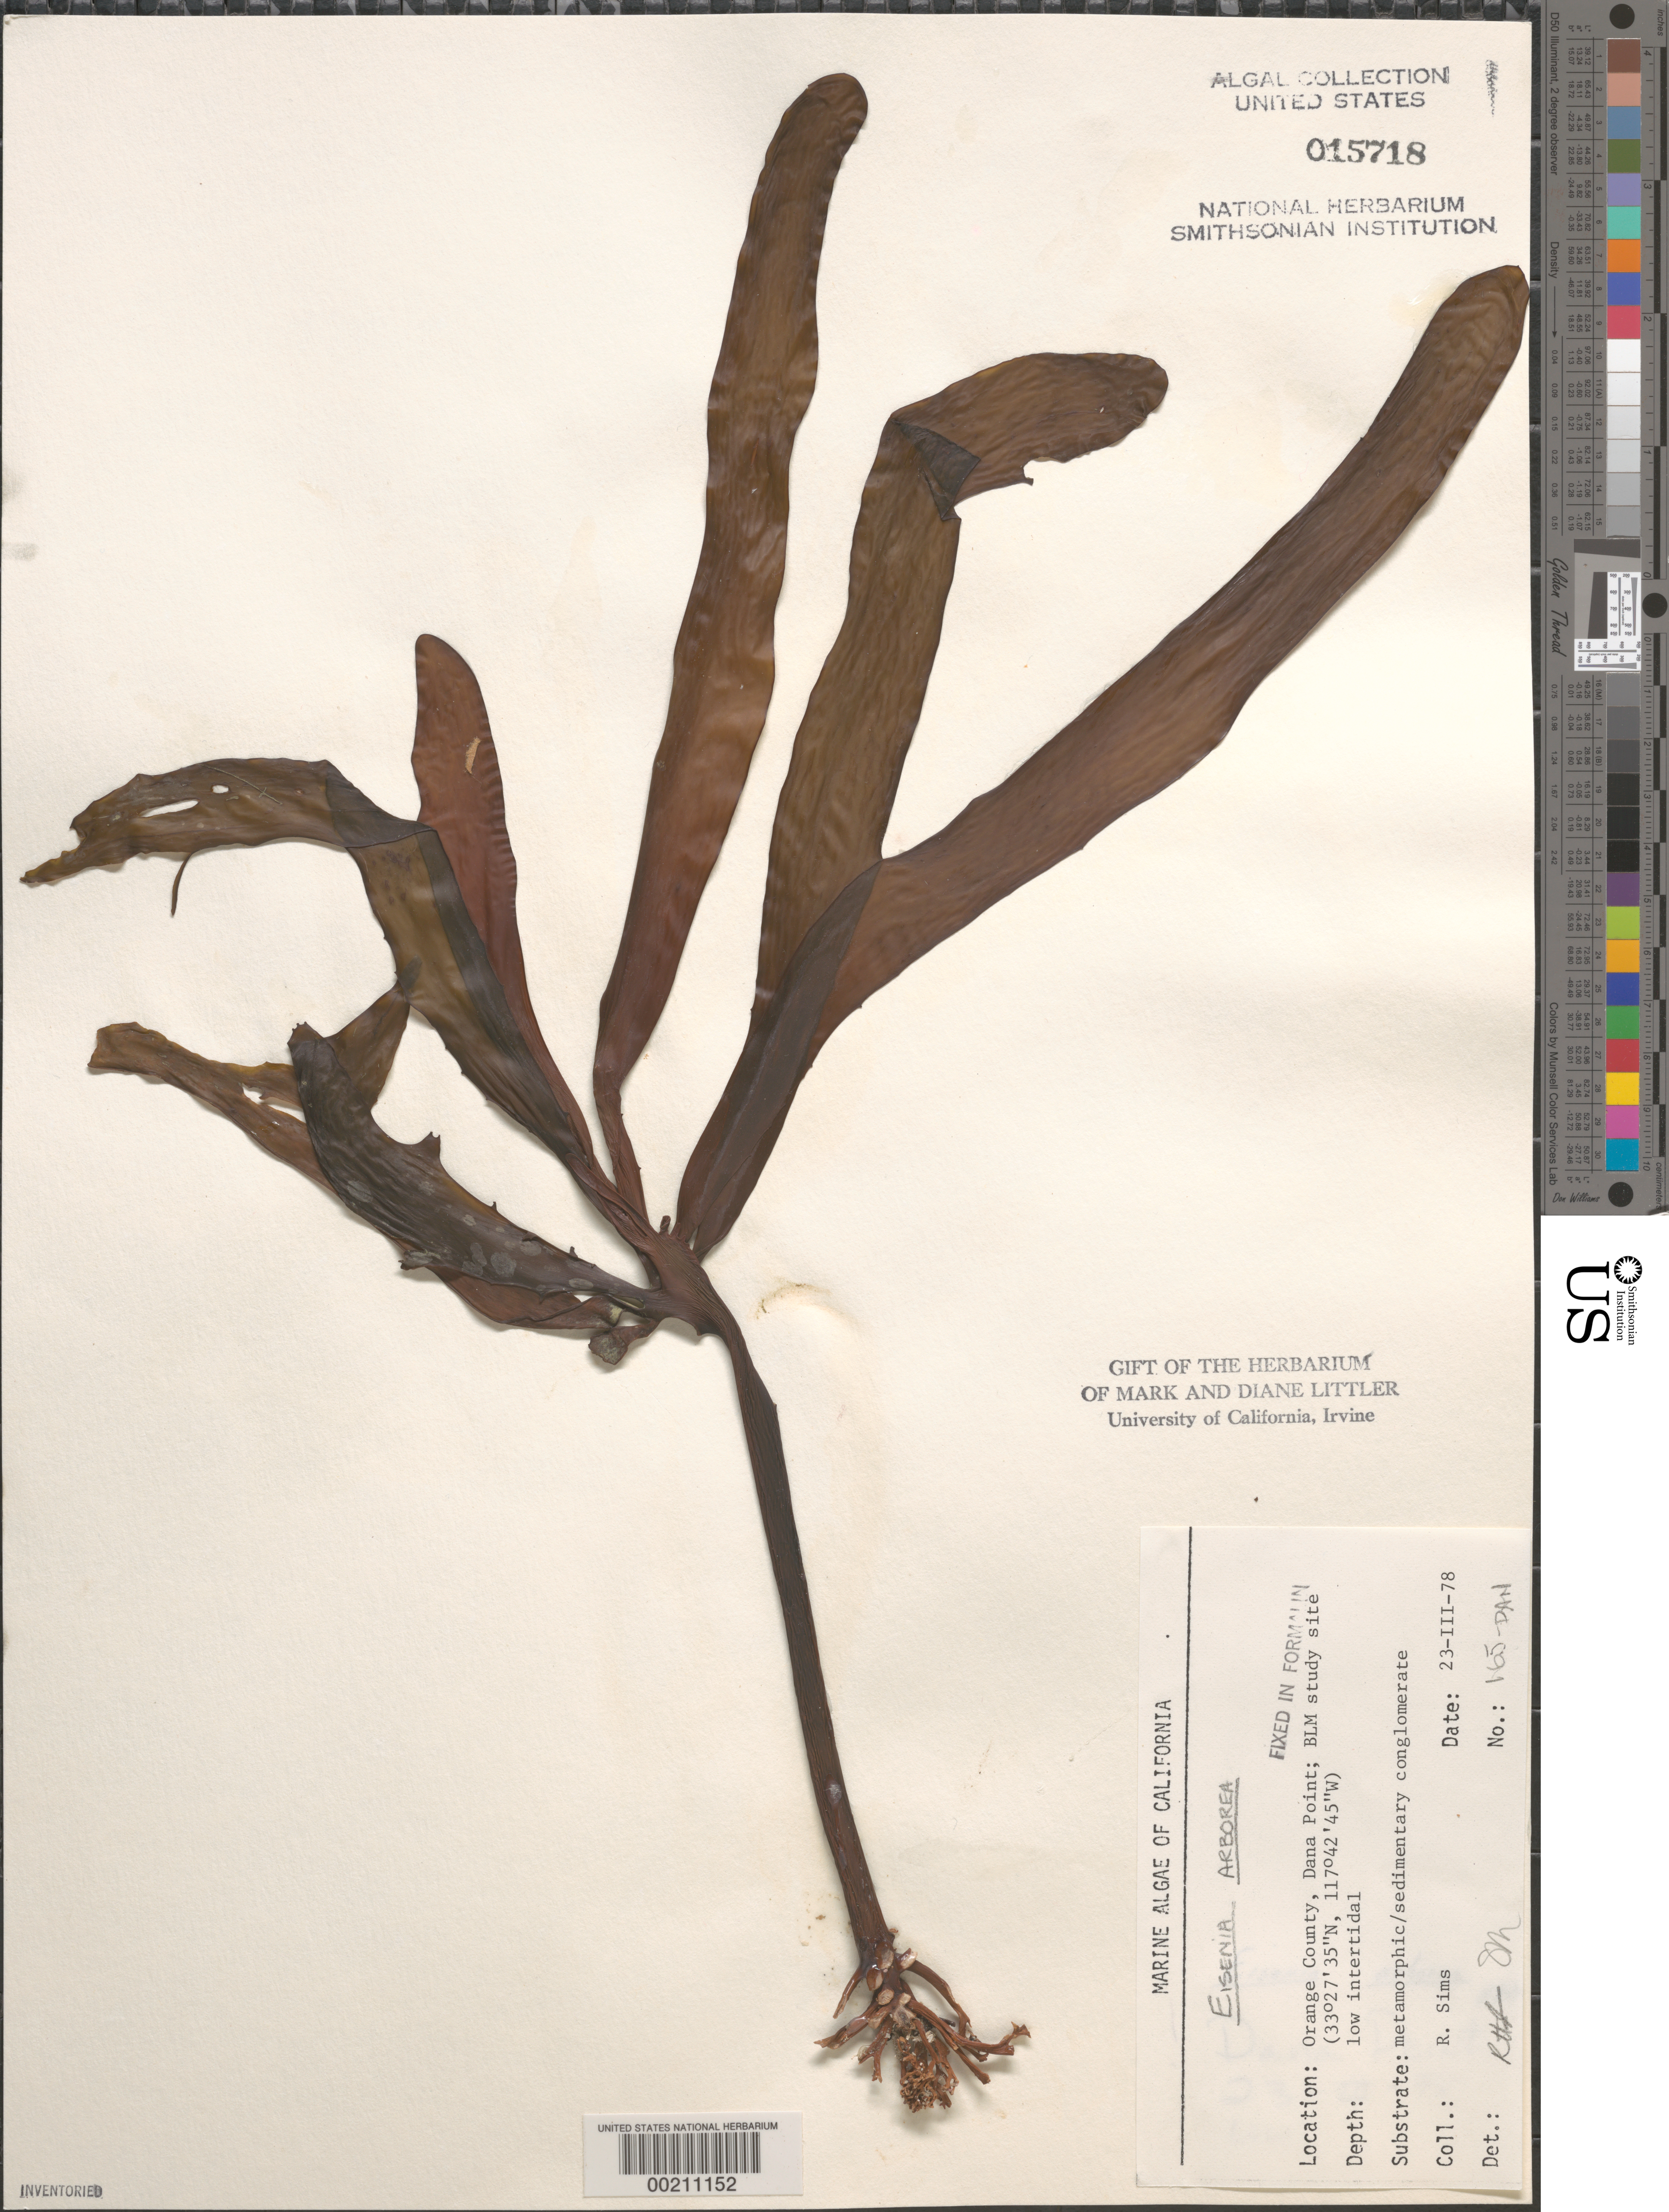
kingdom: Chromista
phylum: Ochrophyta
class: Phaeophyceae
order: Laminariales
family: Lessoniaceae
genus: Eisenia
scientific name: Eisenia arborea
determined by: Sims, Robert H.; Murray, S. N.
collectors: R. H. Sims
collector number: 165-DAN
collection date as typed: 23 Mar 1978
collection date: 1978-03-23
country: United States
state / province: California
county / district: Orange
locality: Dana Point, 1 km north of marina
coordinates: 33 27'35"N, 117 42'45"W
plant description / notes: BLM-SOCALBIGHT Rocky Intertidal Survey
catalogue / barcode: US 15718